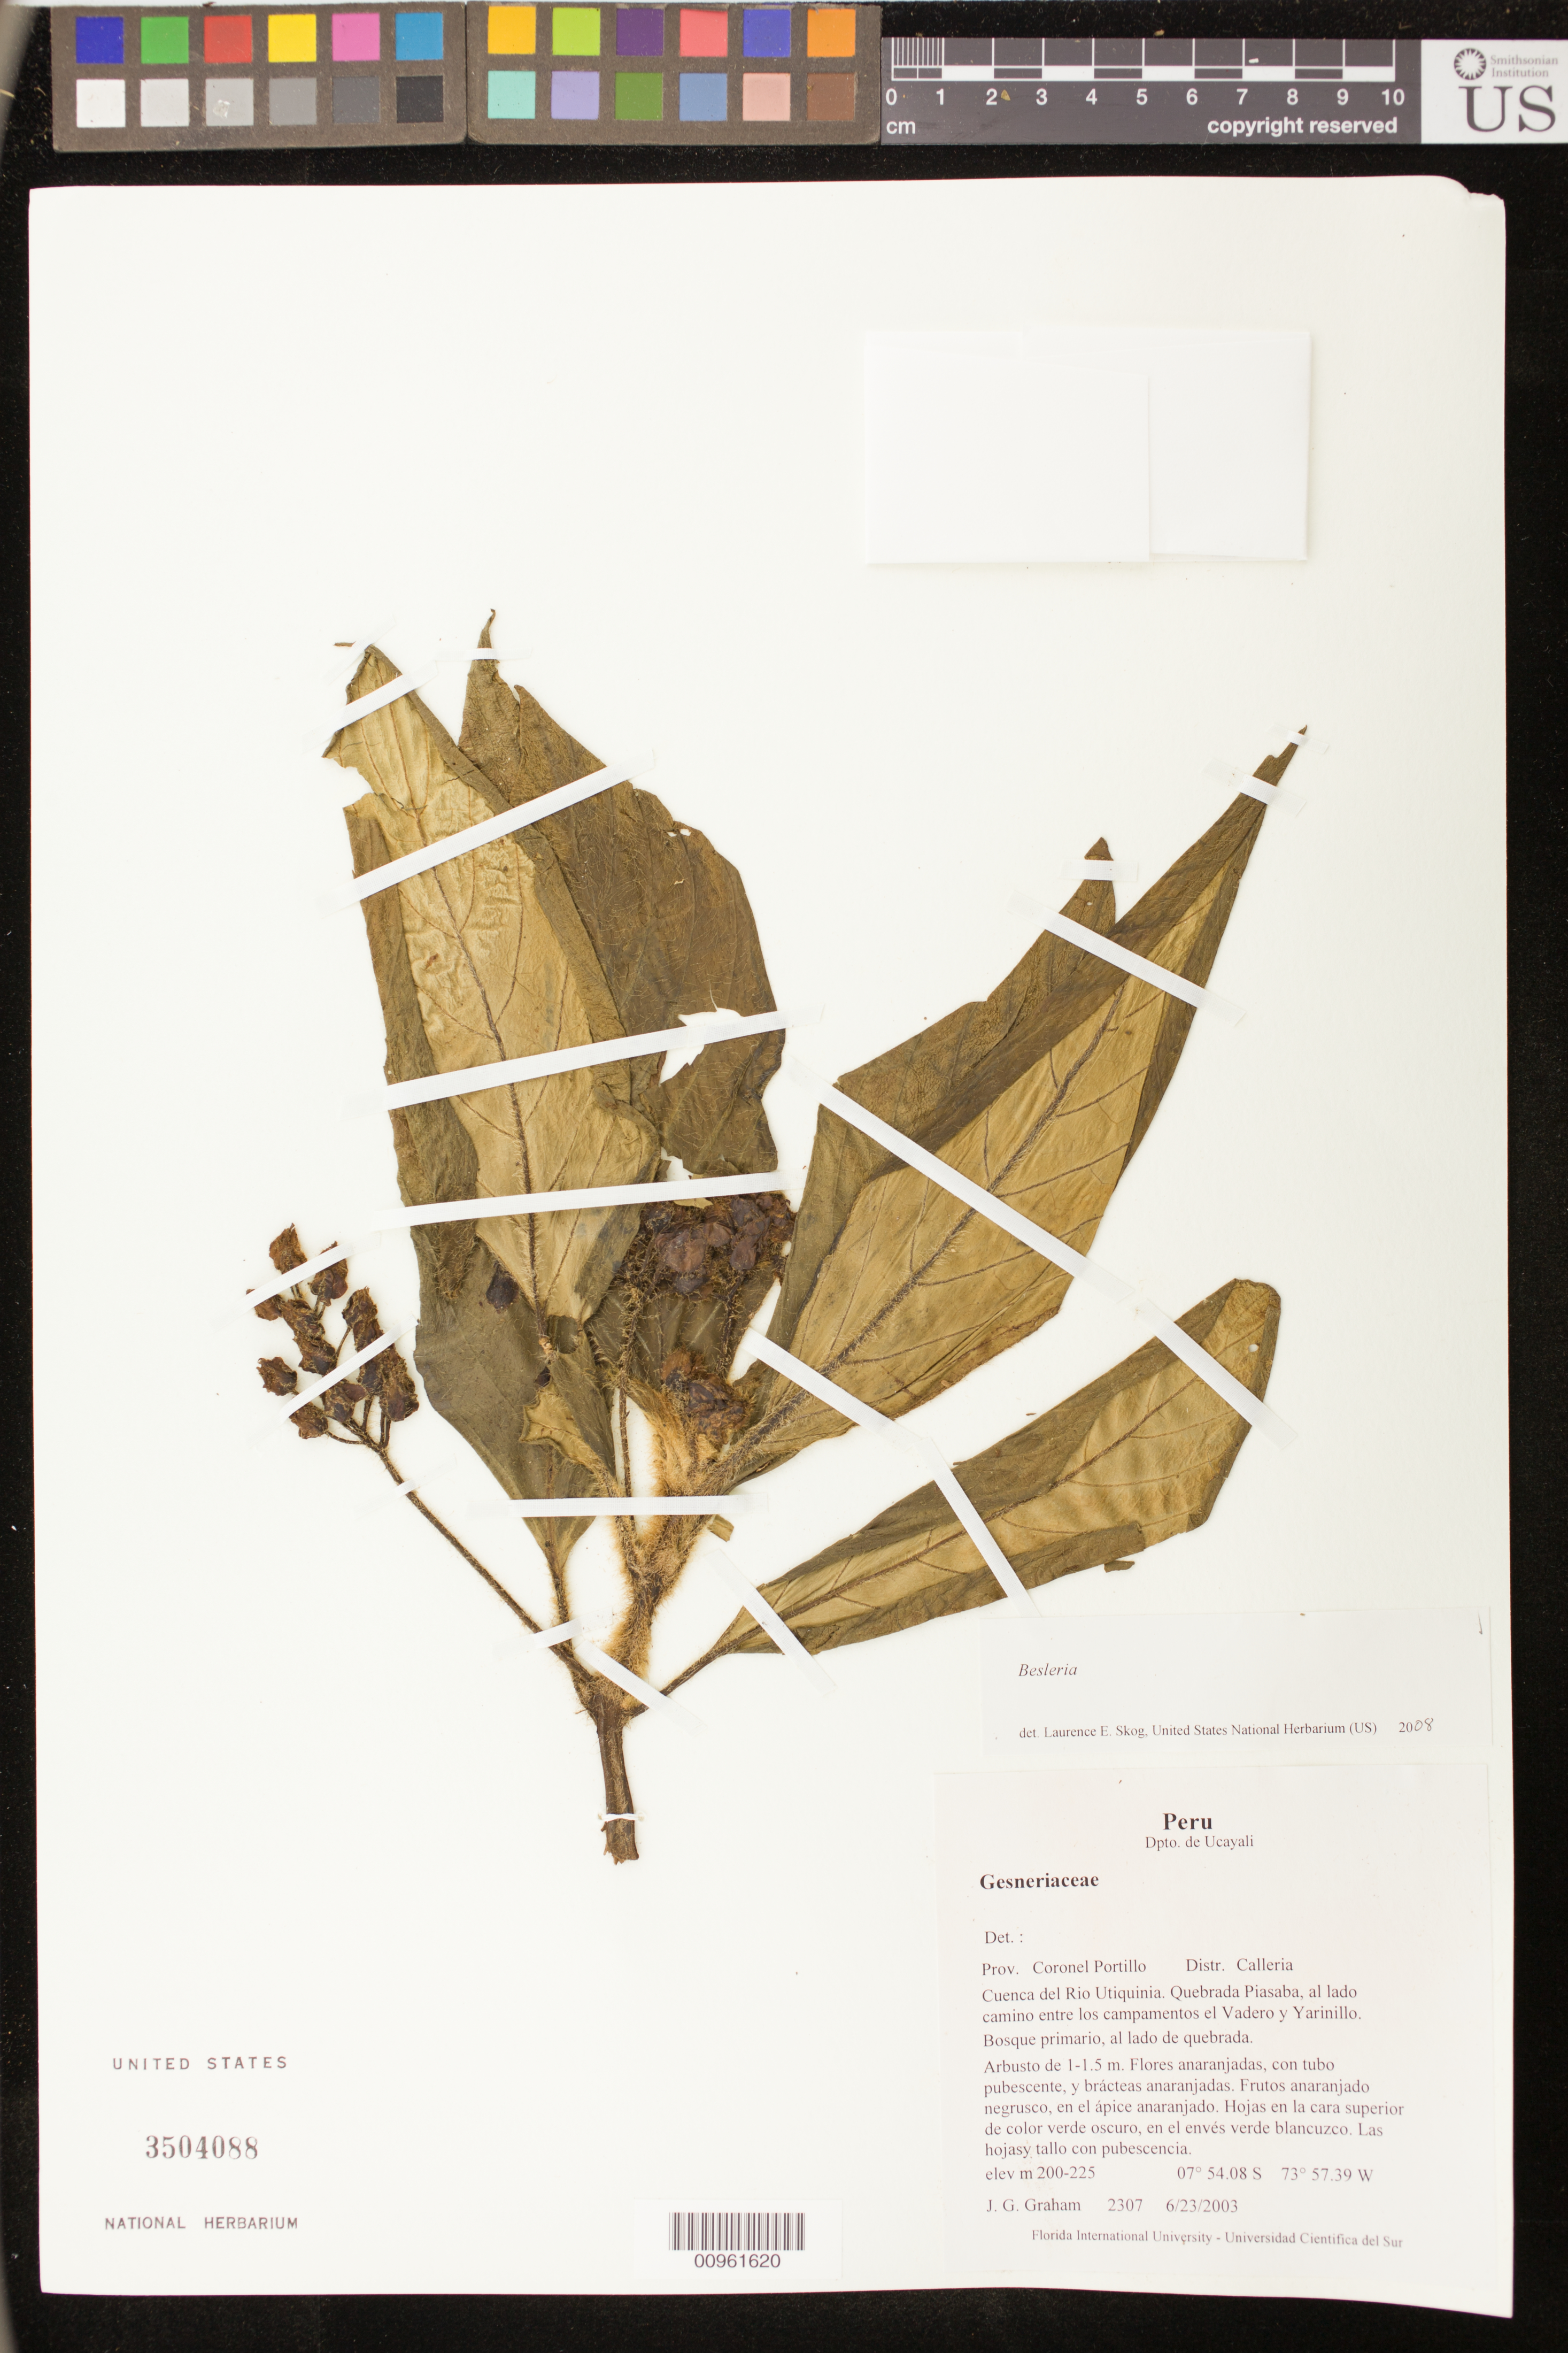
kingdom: Plantae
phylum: Tracheophyta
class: Magnoliopsida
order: Lamiales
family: Gesneriaceae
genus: Besleria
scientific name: Besleria sp.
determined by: Skog, Laurence E.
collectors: J. G. Graham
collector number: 2307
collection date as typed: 23 Jun 2003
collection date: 2003-06-23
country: Peru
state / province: Ucayali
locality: Prov. Coronel Portillo, Distr. Calleria. Cuenca del Rio Utiquinia. Quebrada Piasaba, al lado camino entre los campamentos el Vadero y Yarinillo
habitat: Bosque primario, al lado de quebrada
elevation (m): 200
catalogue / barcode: US 3504088